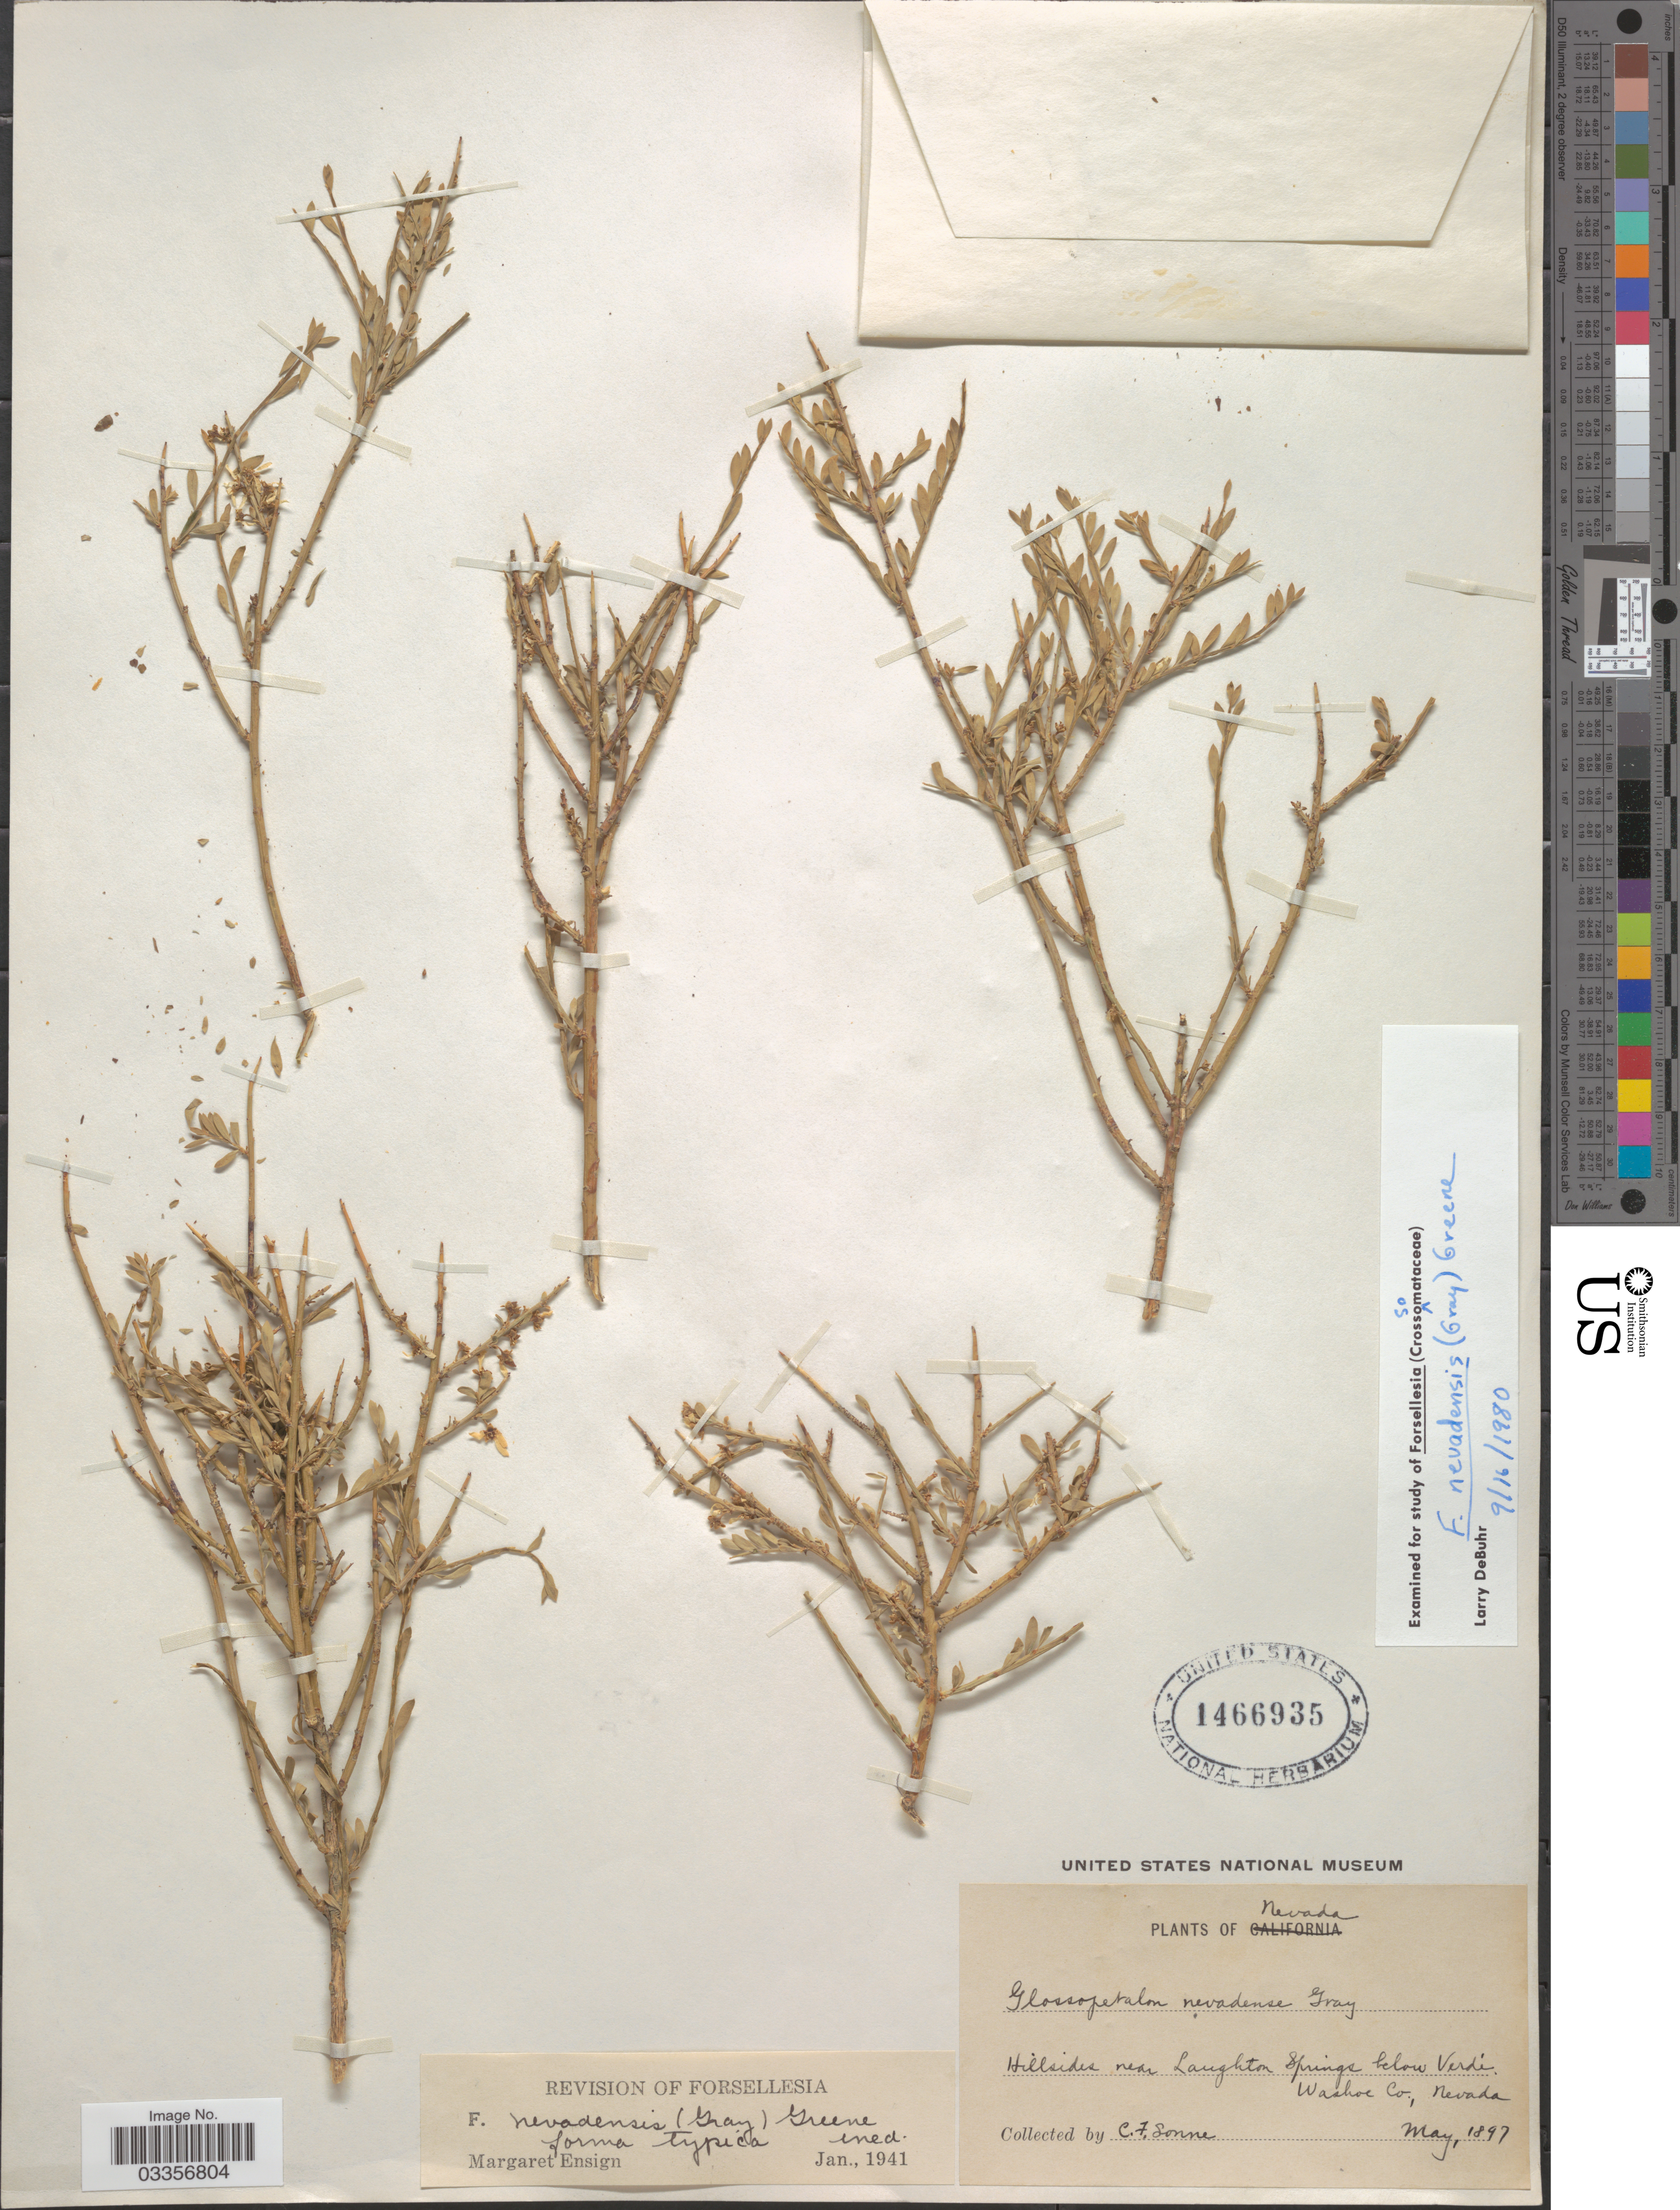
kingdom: Plantae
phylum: Tracheophyta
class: Magnoliopsida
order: Crossosomatales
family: Crossosomataceae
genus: Glossopetalon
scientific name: Glossopetalon spinescens var. aridum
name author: M.E. Jones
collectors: C. Sonne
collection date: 1897-05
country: United States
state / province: Nevada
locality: Hillsides near Laughton Springs below Verdí, Washoe Co.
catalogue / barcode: US 1466935